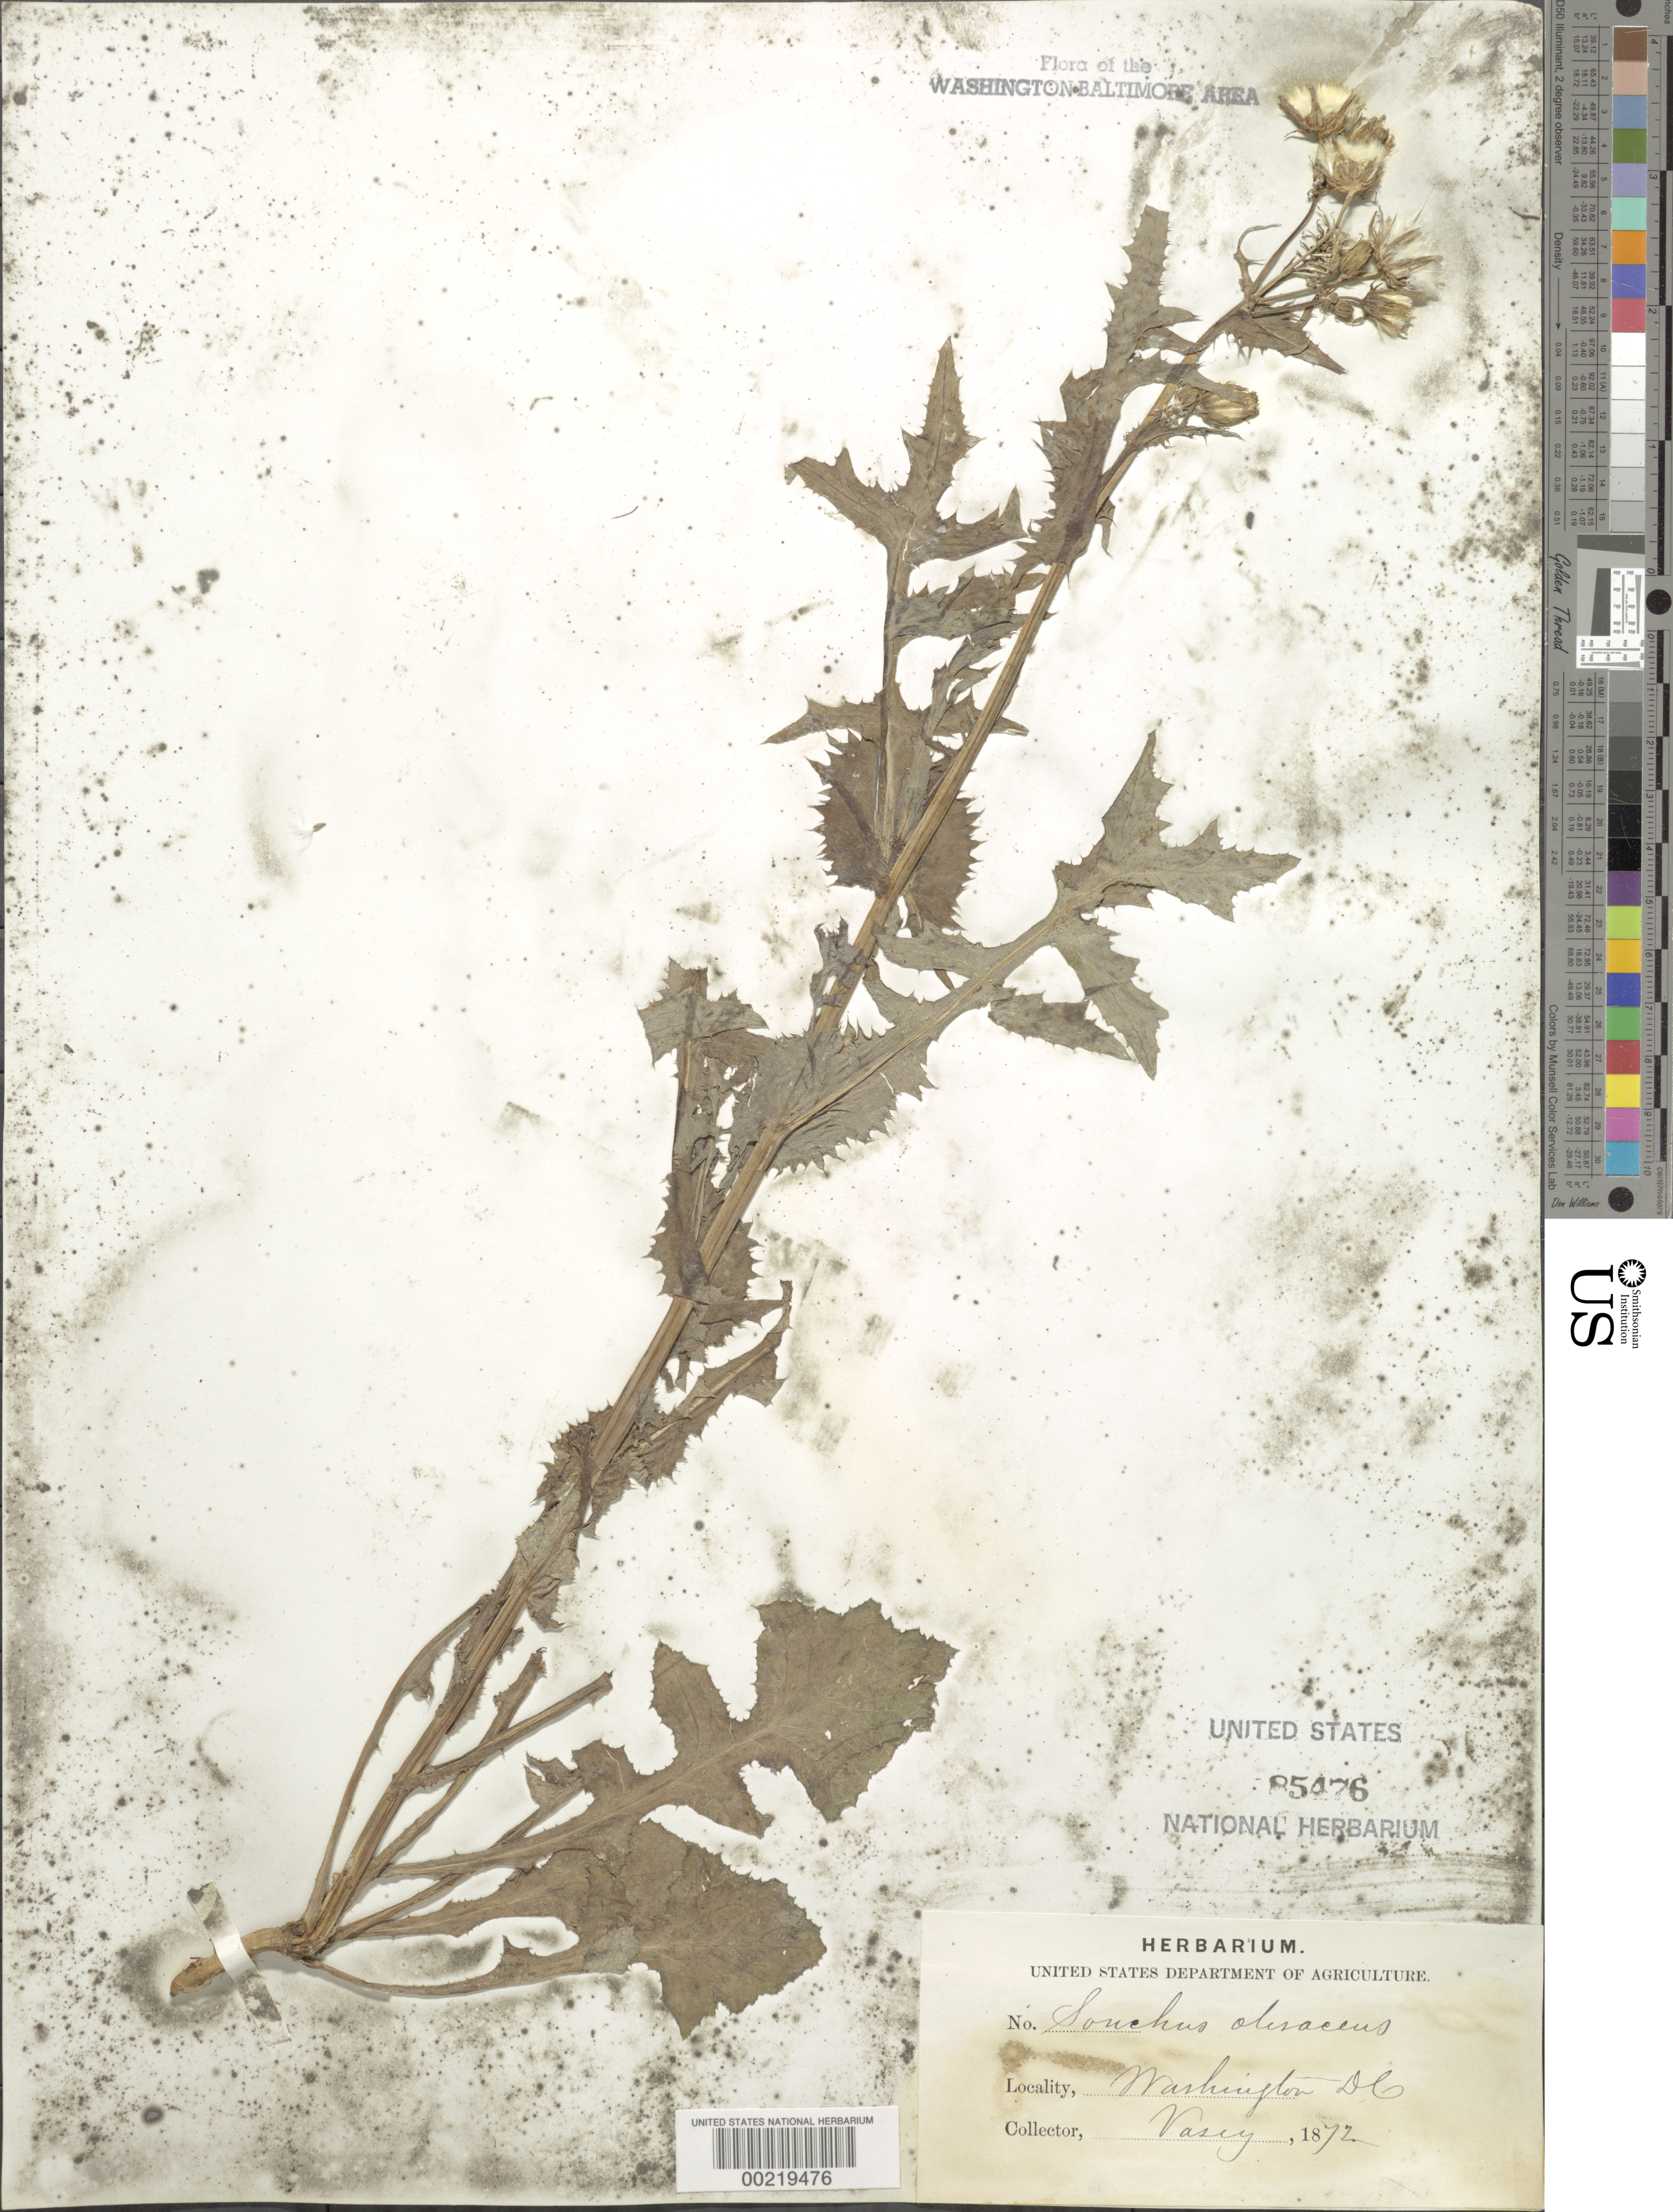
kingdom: Plantae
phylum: Tracheophyta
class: Magnoliopsida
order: Asterales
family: Asteraceae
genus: Sonchus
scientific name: Sonchus oleraceus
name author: L.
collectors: G. Vasey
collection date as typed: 1872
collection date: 1872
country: United States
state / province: District of Columbia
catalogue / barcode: US 85476